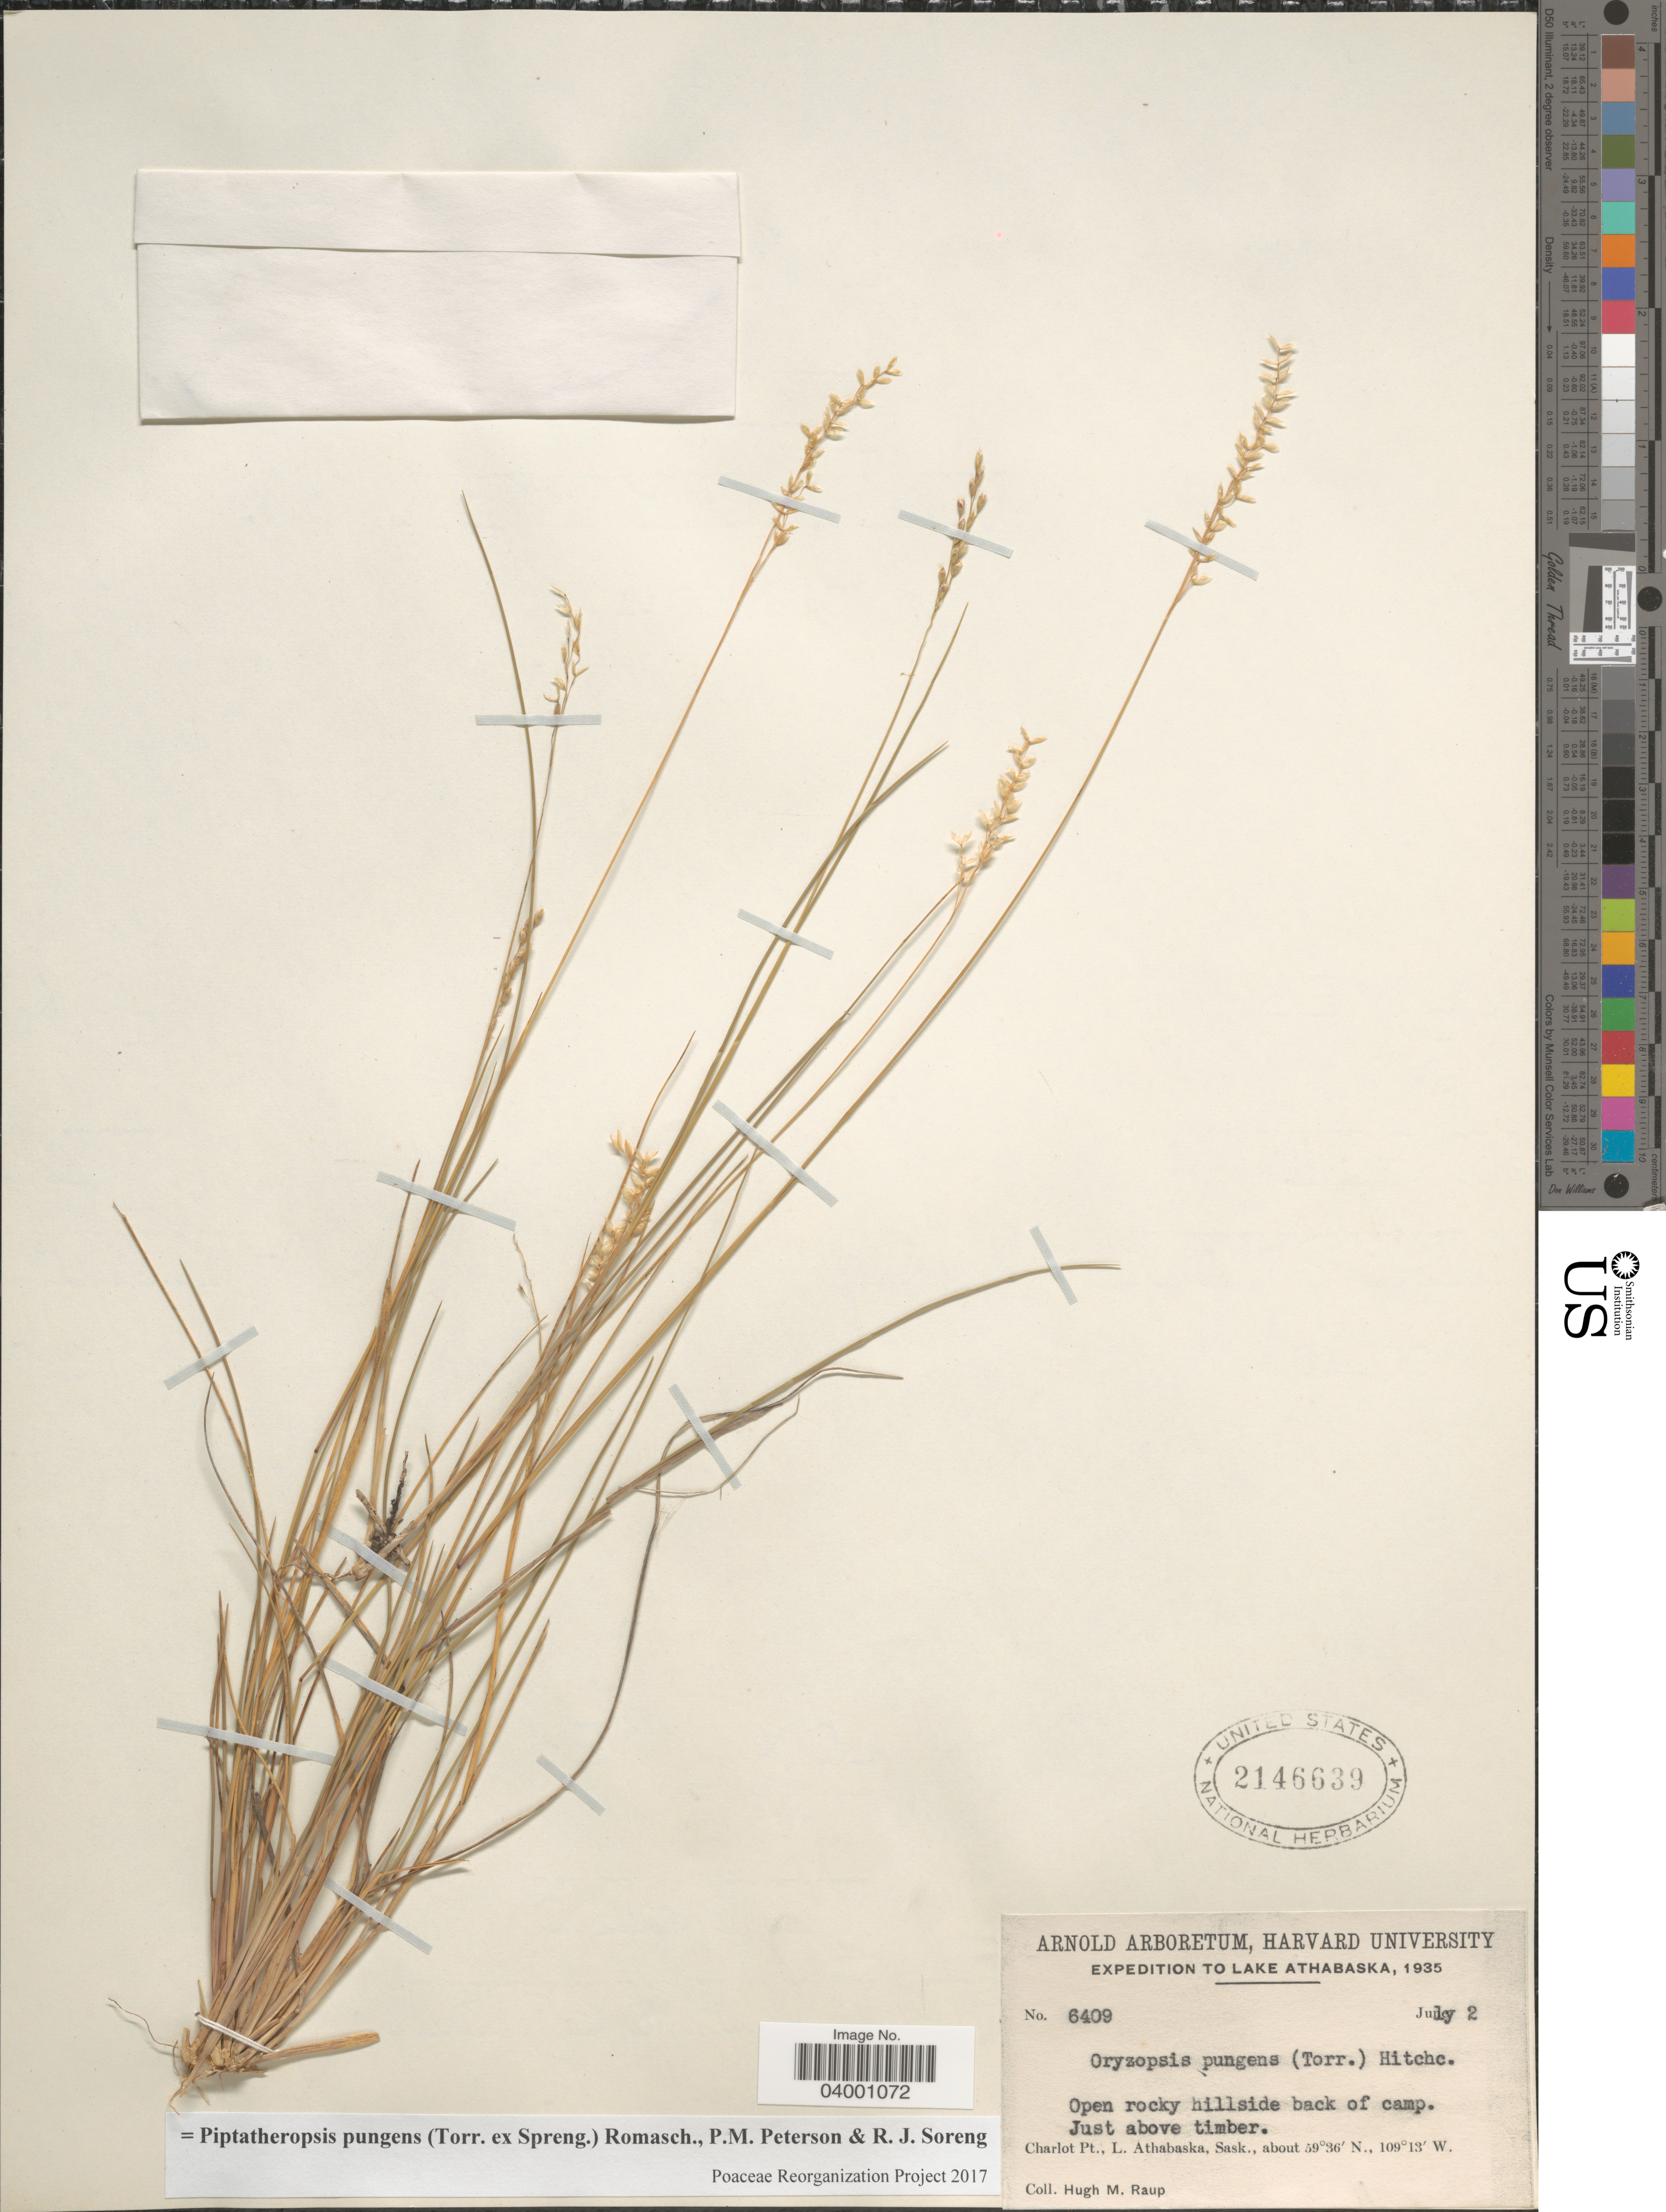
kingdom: Plantae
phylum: Tracheophyta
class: Liliopsida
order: Poales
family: Poaceae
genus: Piptatheropsis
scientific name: Piptatheropsis pungens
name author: (Torr. ex Spreng.) Romasch. et al.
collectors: H. Raup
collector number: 6409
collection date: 1935-07-02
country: Canada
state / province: Saskatchewan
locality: Lake Athabaska. Just above timber. Charlot Pt.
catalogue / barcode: US 2146639